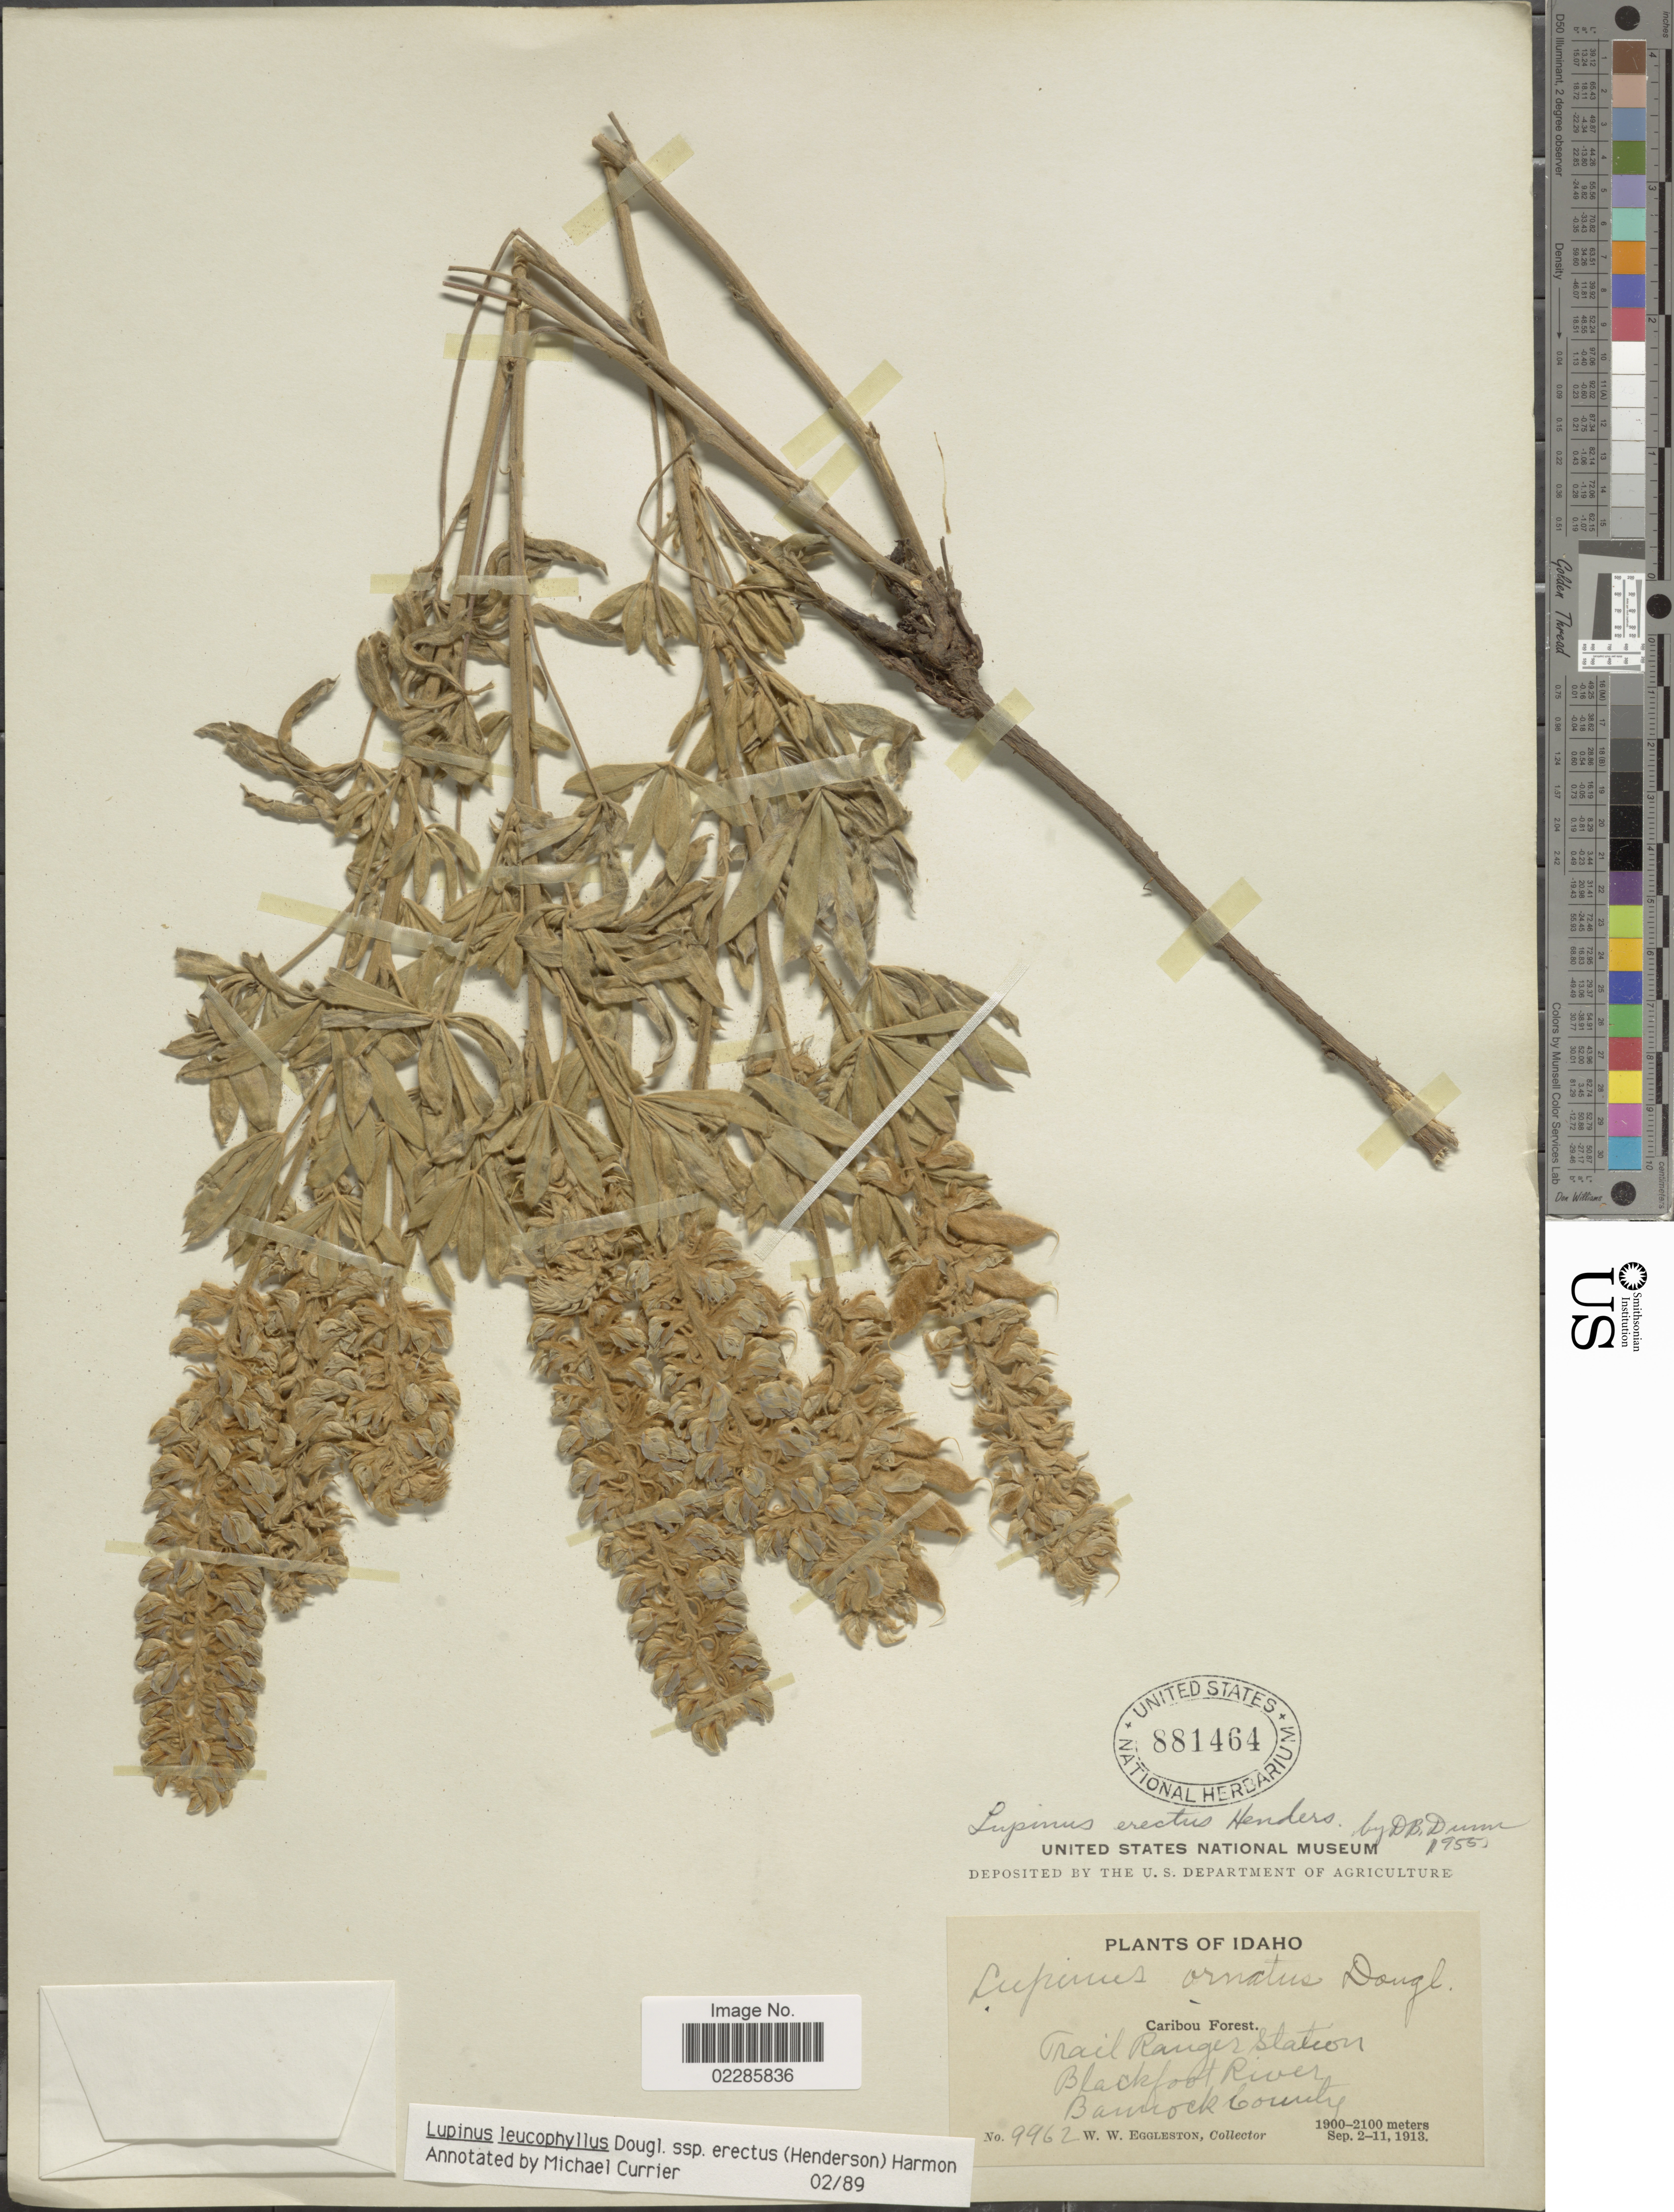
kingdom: Plantae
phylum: Tracheophyta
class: Magnoliopsida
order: Fabales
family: Fabaceae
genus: Lupinus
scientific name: Lupinus leucophyllus subsp. erectus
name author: (Douglass M.Hend.) Harmon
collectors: W. W. Eggleston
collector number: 9962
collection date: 1913-09-02/1913-09-11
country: United States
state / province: Idaho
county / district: Bannock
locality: Caribou Forest, Trail Ranger Station, Black foot River, Bannock County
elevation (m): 1900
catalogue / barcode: US 881464